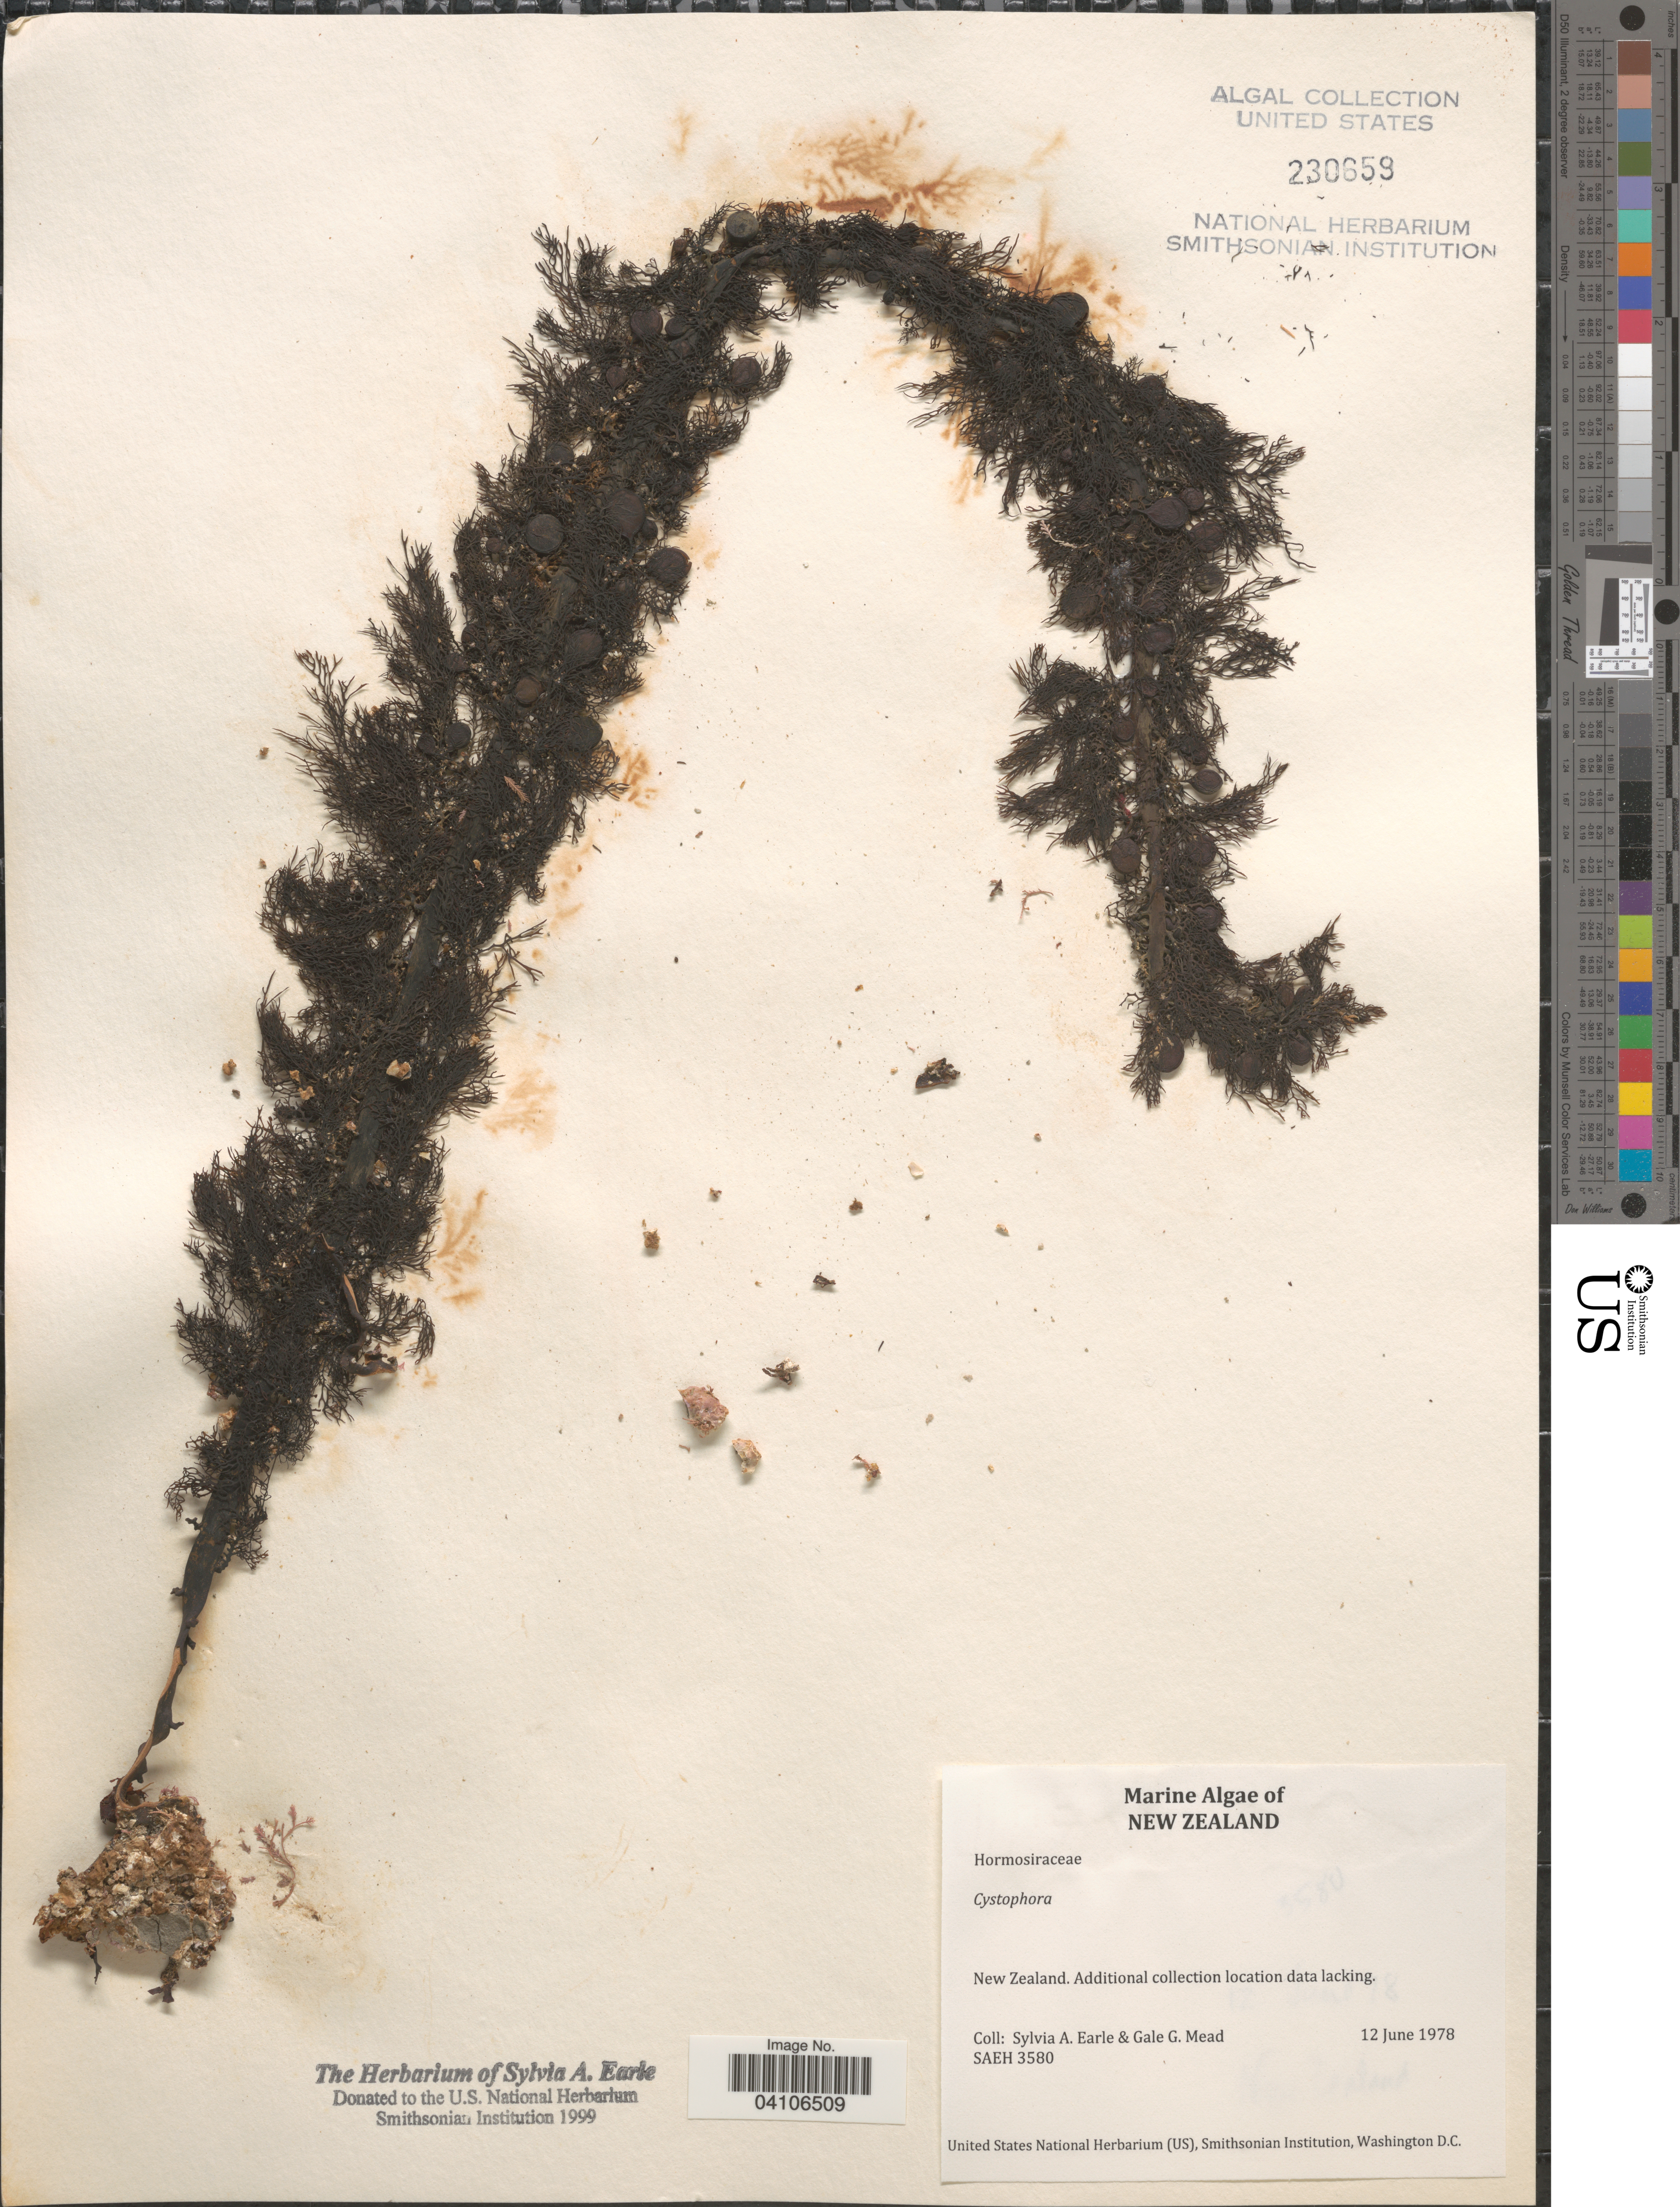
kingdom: Chromista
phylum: Ochrophyta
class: Phaeophyceae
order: Fucales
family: Sargassaceae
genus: Cystophora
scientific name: Cystophora sp.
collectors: S. A. Earle & G. Mead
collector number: SAEH3580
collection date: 1978-06-12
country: New Zealand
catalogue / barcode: US 230659